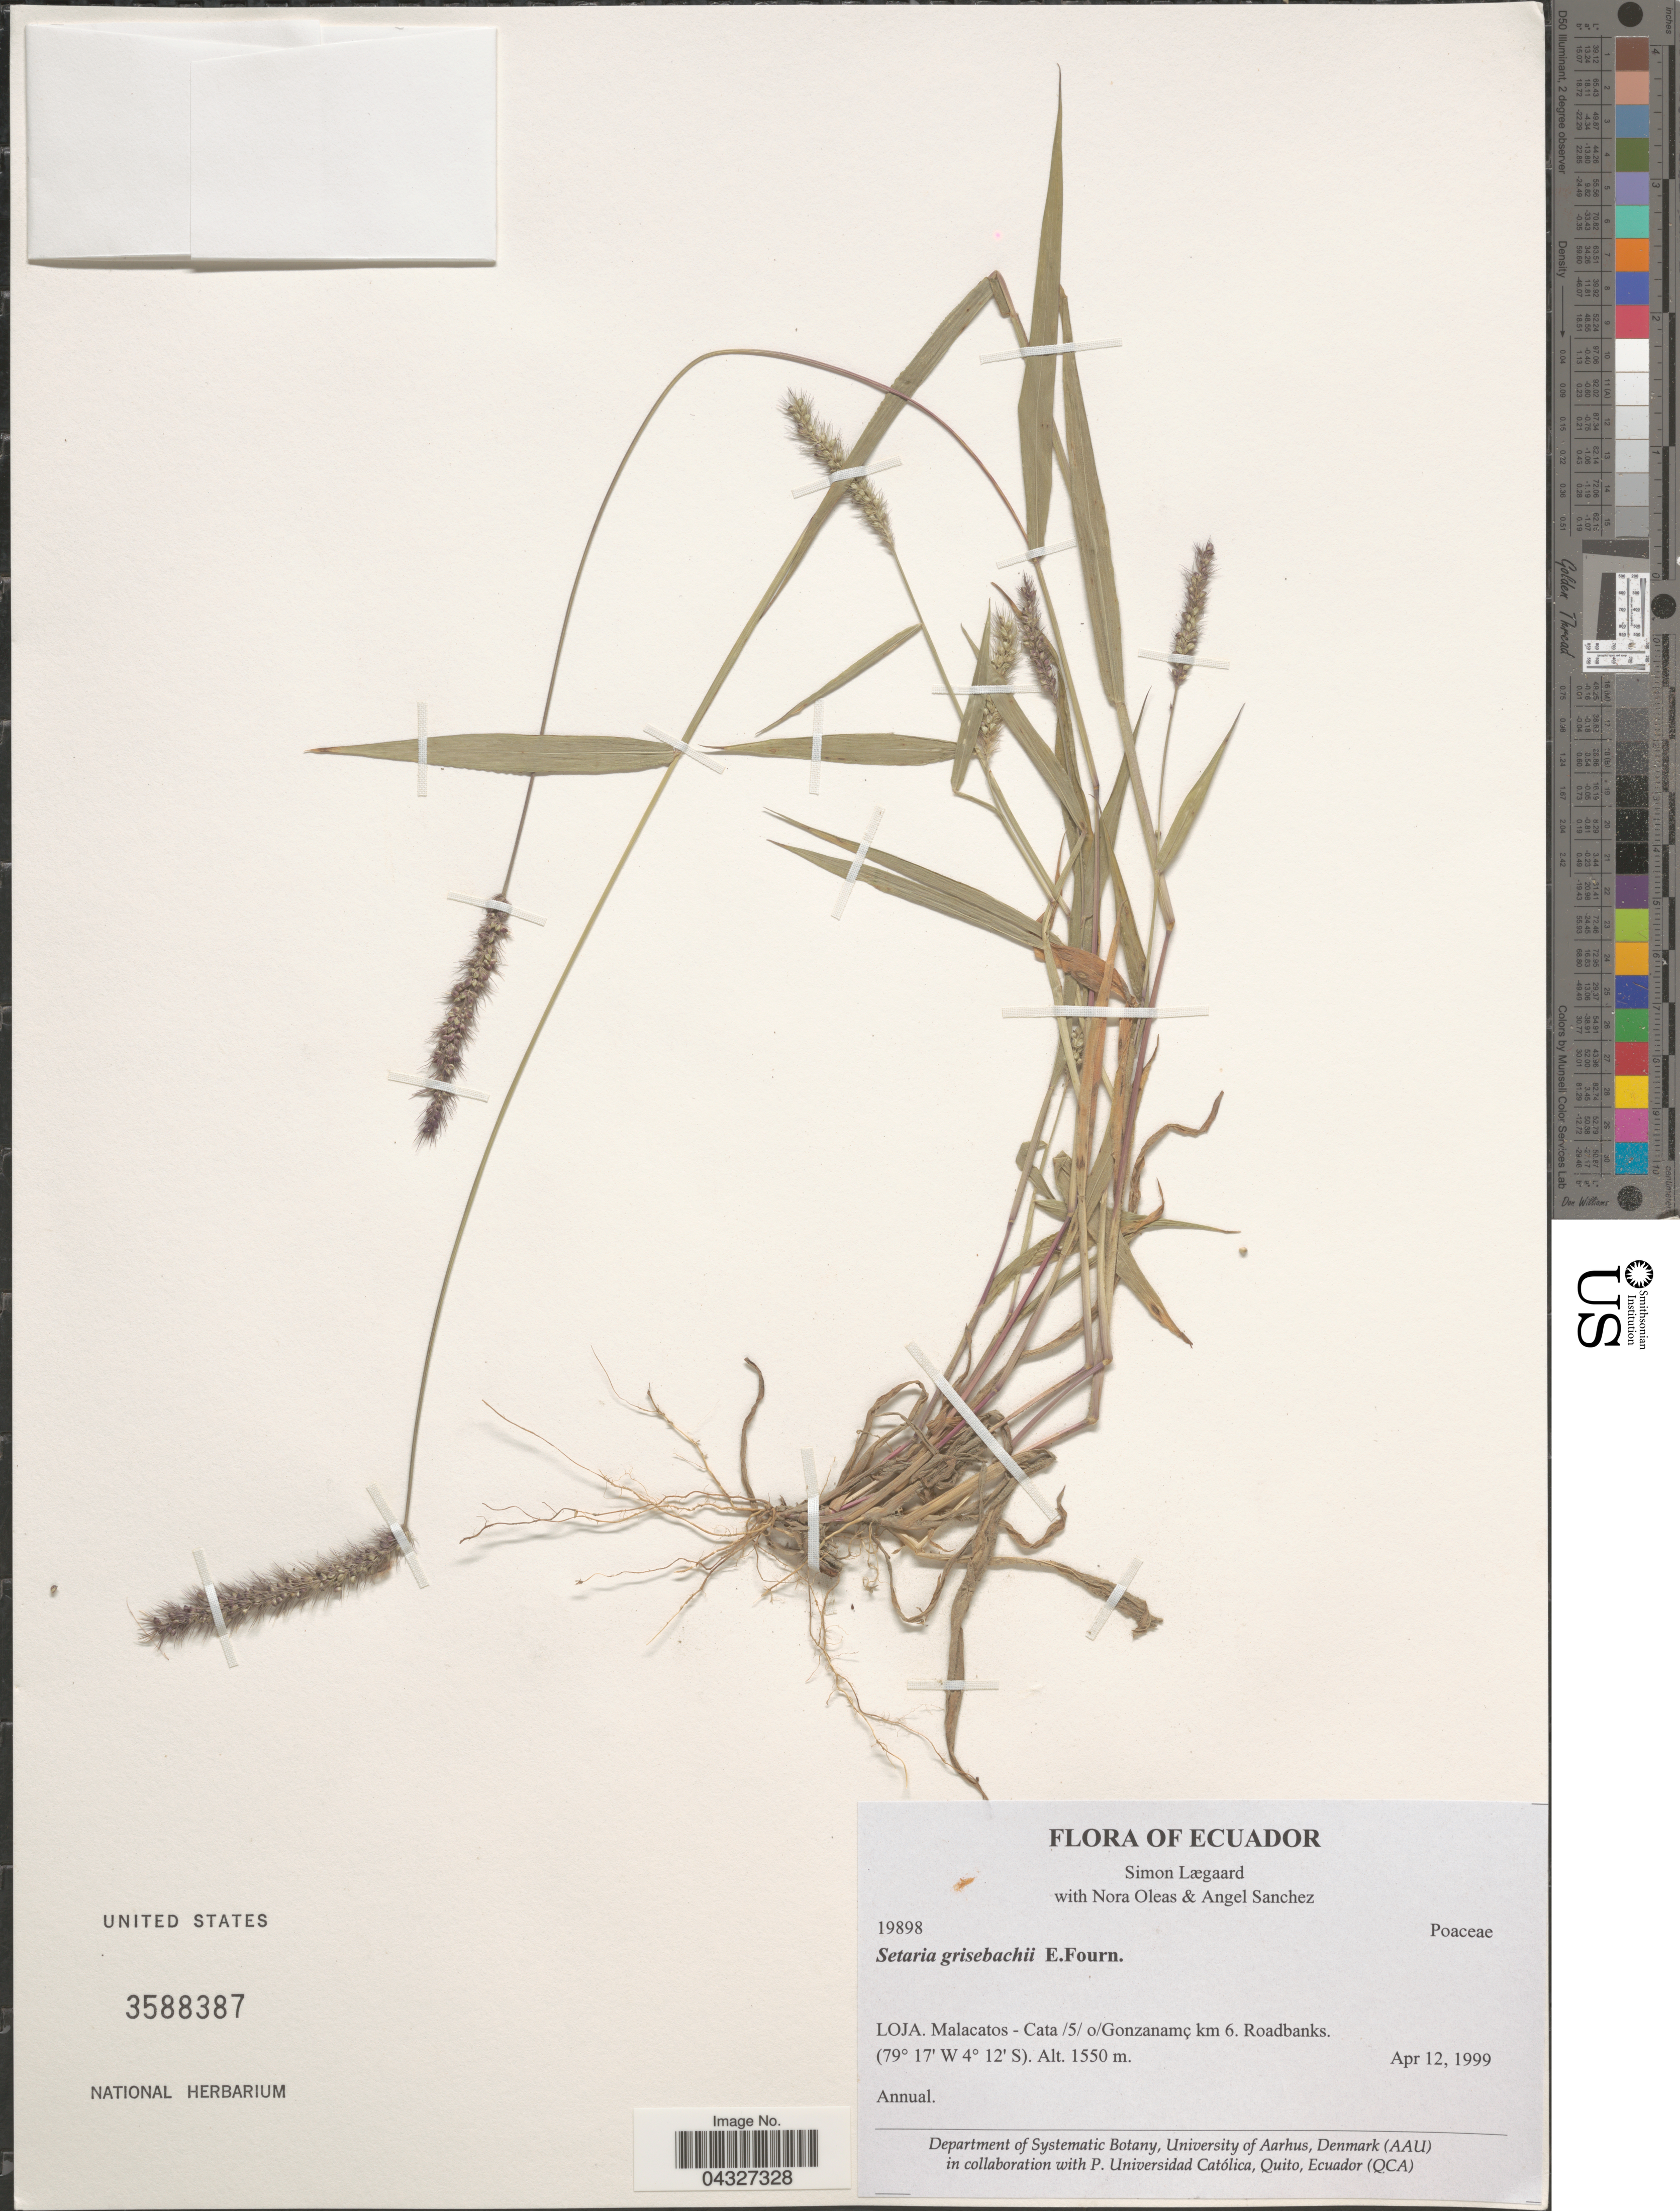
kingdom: Plantae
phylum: Tracheophyta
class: Liliopsida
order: Poales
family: Poaceae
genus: Setaria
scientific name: Setaria grisebachii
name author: E. Fourn.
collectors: S. Lægaard, N. Oleas & A. Sanchez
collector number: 19898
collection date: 1999-04-12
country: Ecuador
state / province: Loja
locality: Loja. Malacatos - Cata /5/ o/Gonzanamç km 6. Roadbanks.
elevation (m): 1550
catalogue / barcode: US 3588387